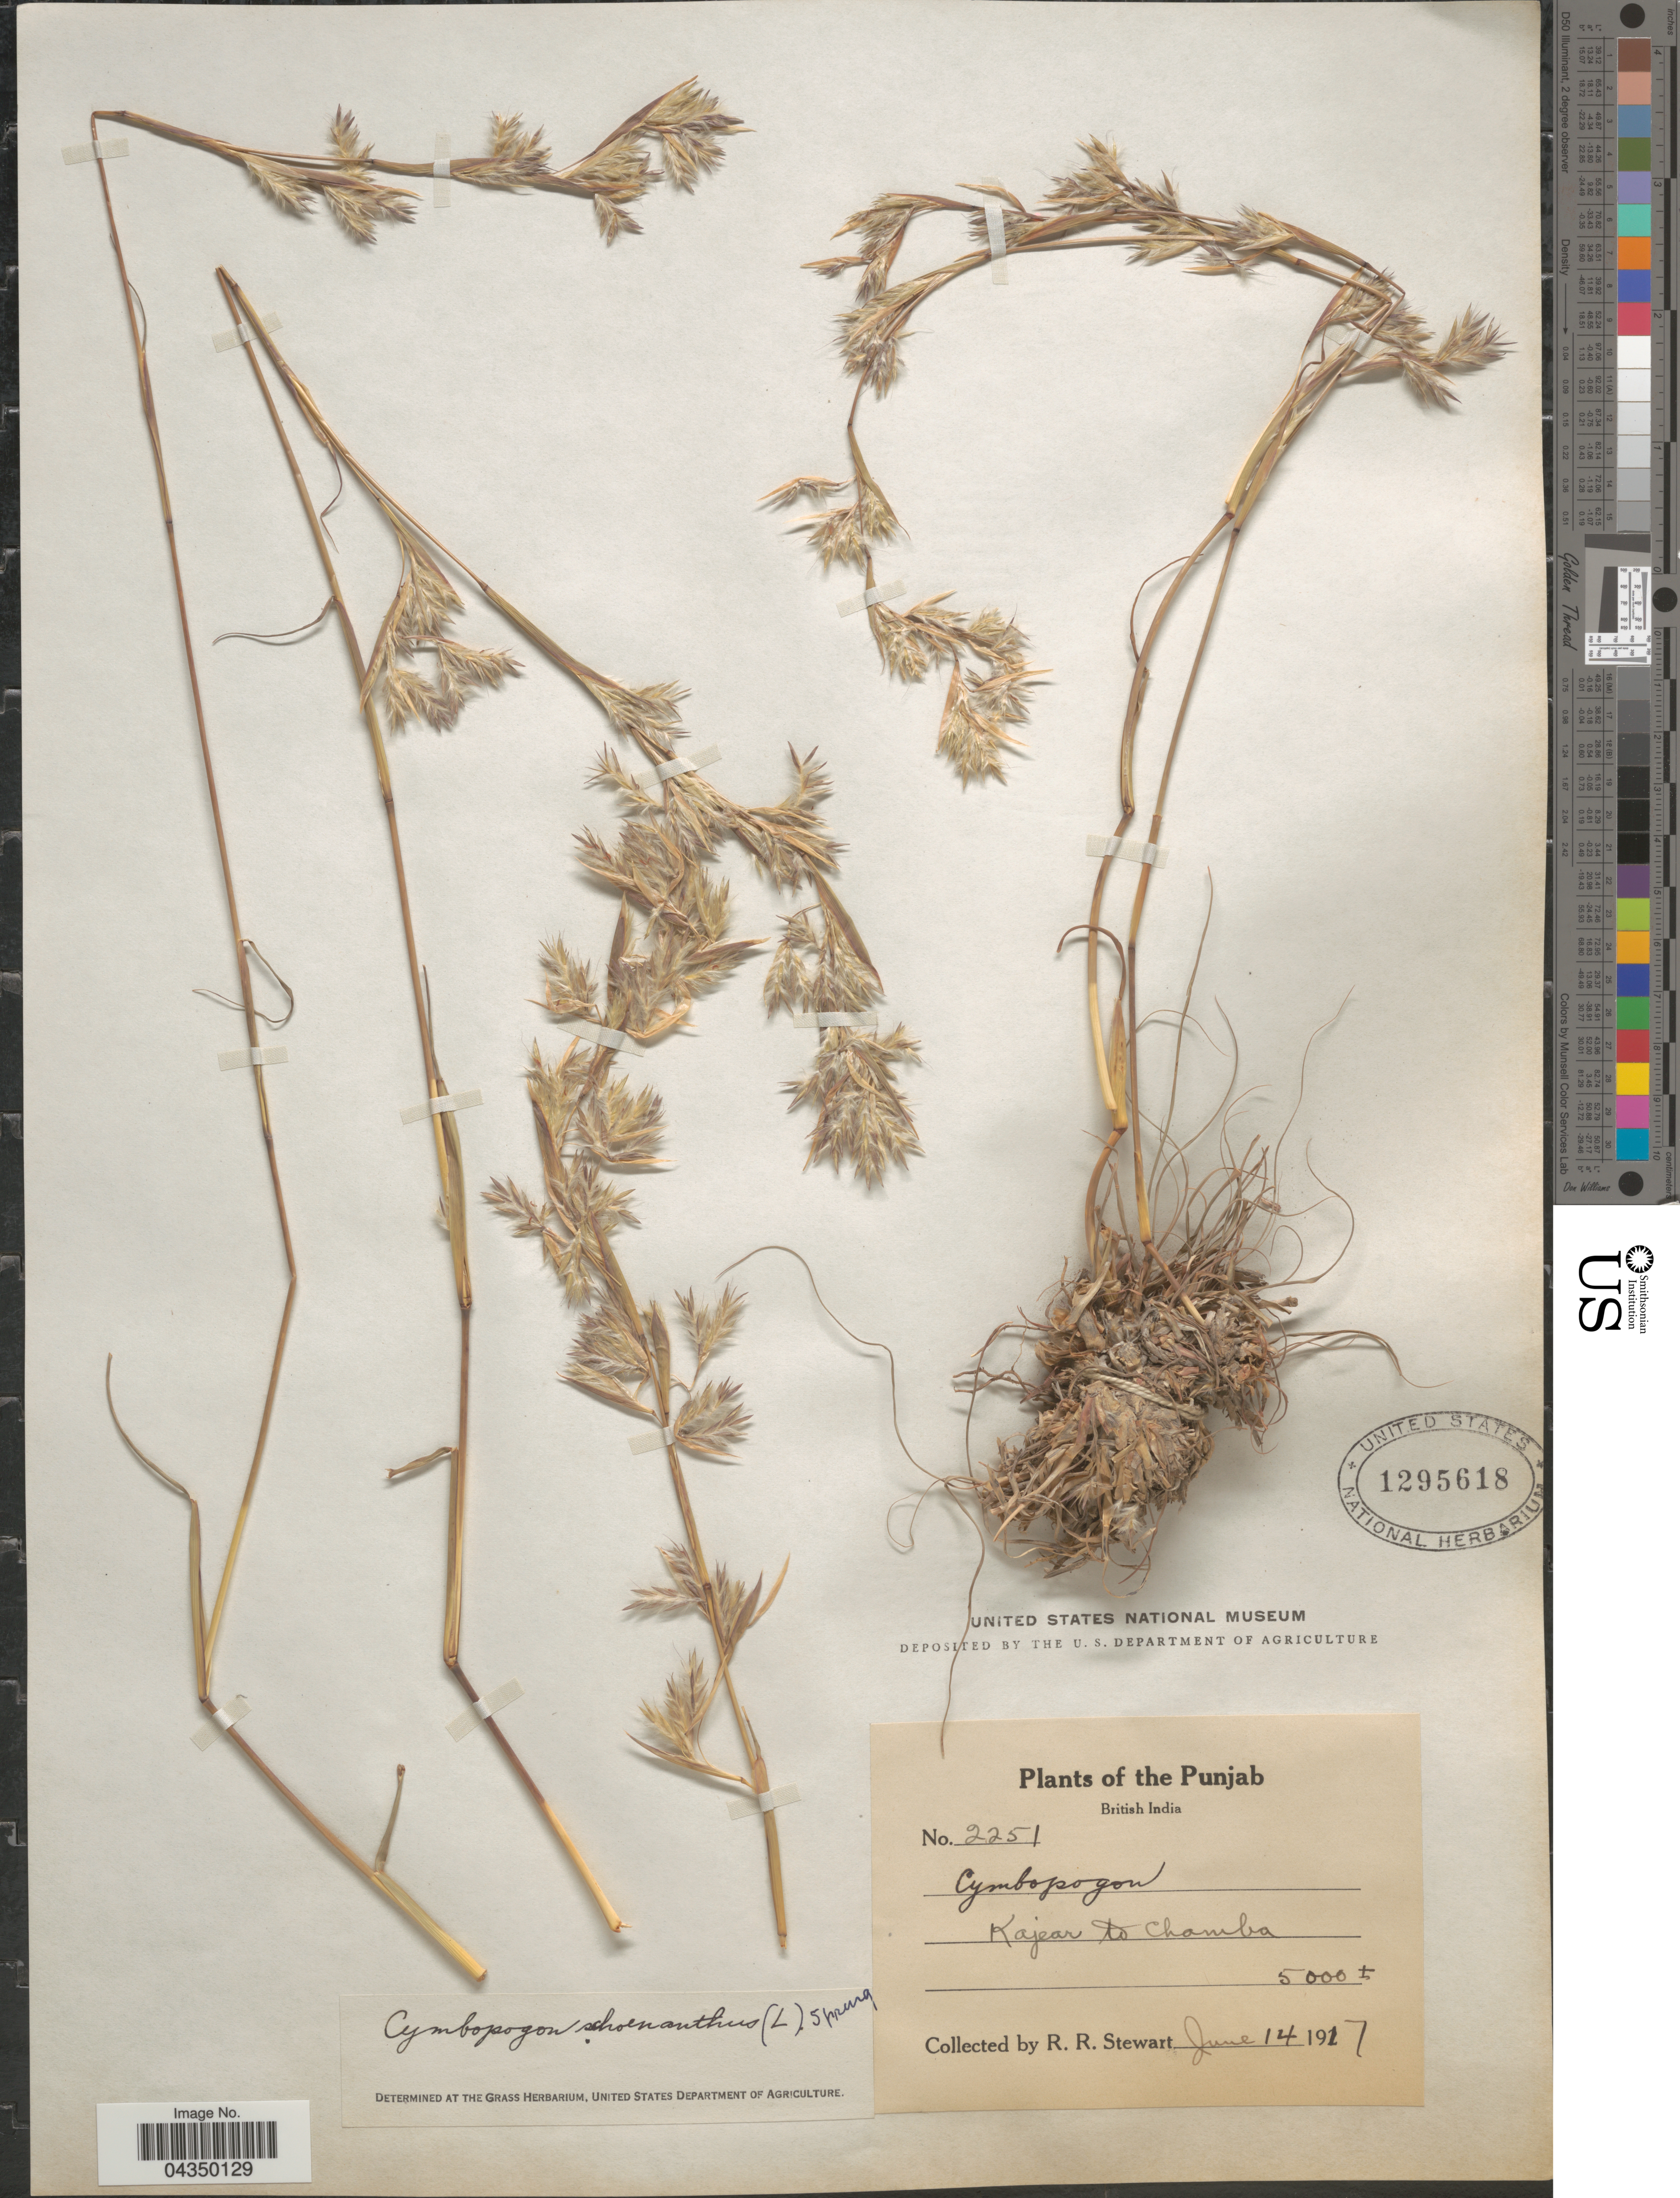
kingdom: Plantae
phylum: Tracheophyta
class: Liliopsida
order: Poales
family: Poaceae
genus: Cymbopogon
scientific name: Cymbopogon schoenanthus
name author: (L.) Spreng.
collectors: R. Stewart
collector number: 2251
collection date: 1917-06-14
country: India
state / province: Himachal Pradesh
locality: British India. Kajear to Chamba.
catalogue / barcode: US 1295618